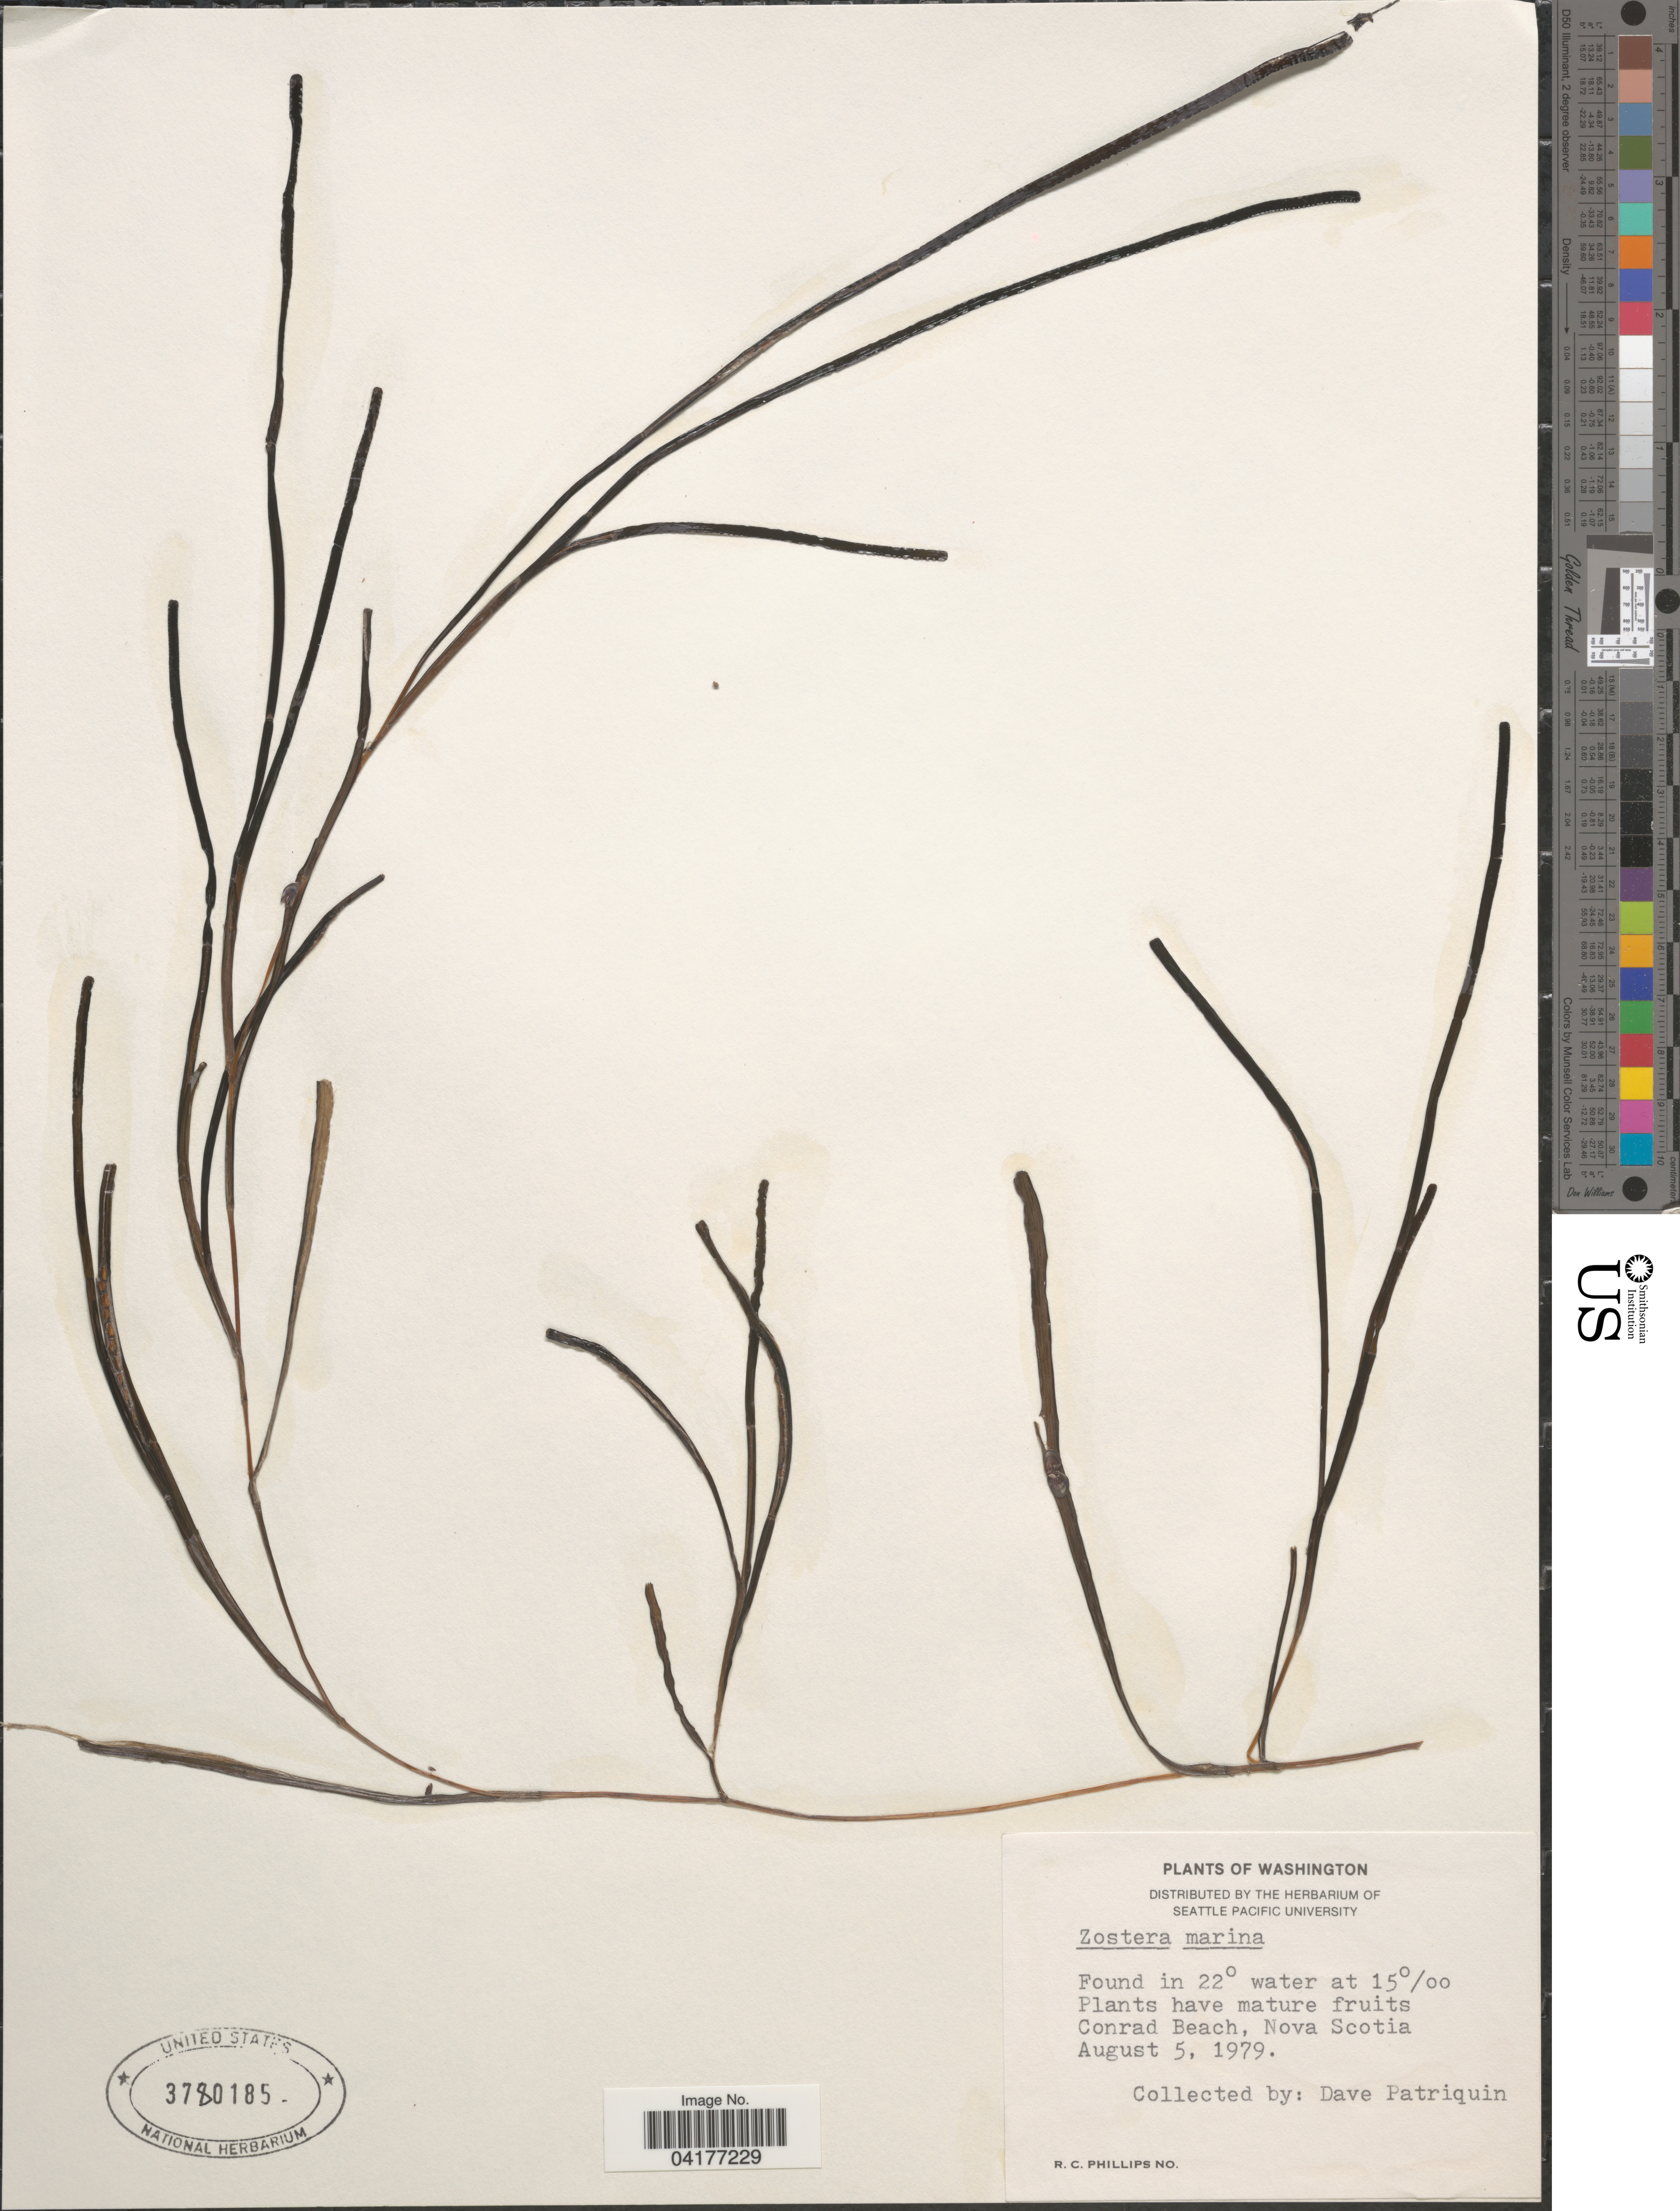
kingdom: Plantae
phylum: Tracheophyta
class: Liliopsida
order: Alismatales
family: Zosteraceae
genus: Zostera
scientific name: Zostera marina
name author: L.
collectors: D. Patriquin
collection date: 1979-08-05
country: Canada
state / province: Nova Scotia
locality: Conrad Beach.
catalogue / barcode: US 3780185